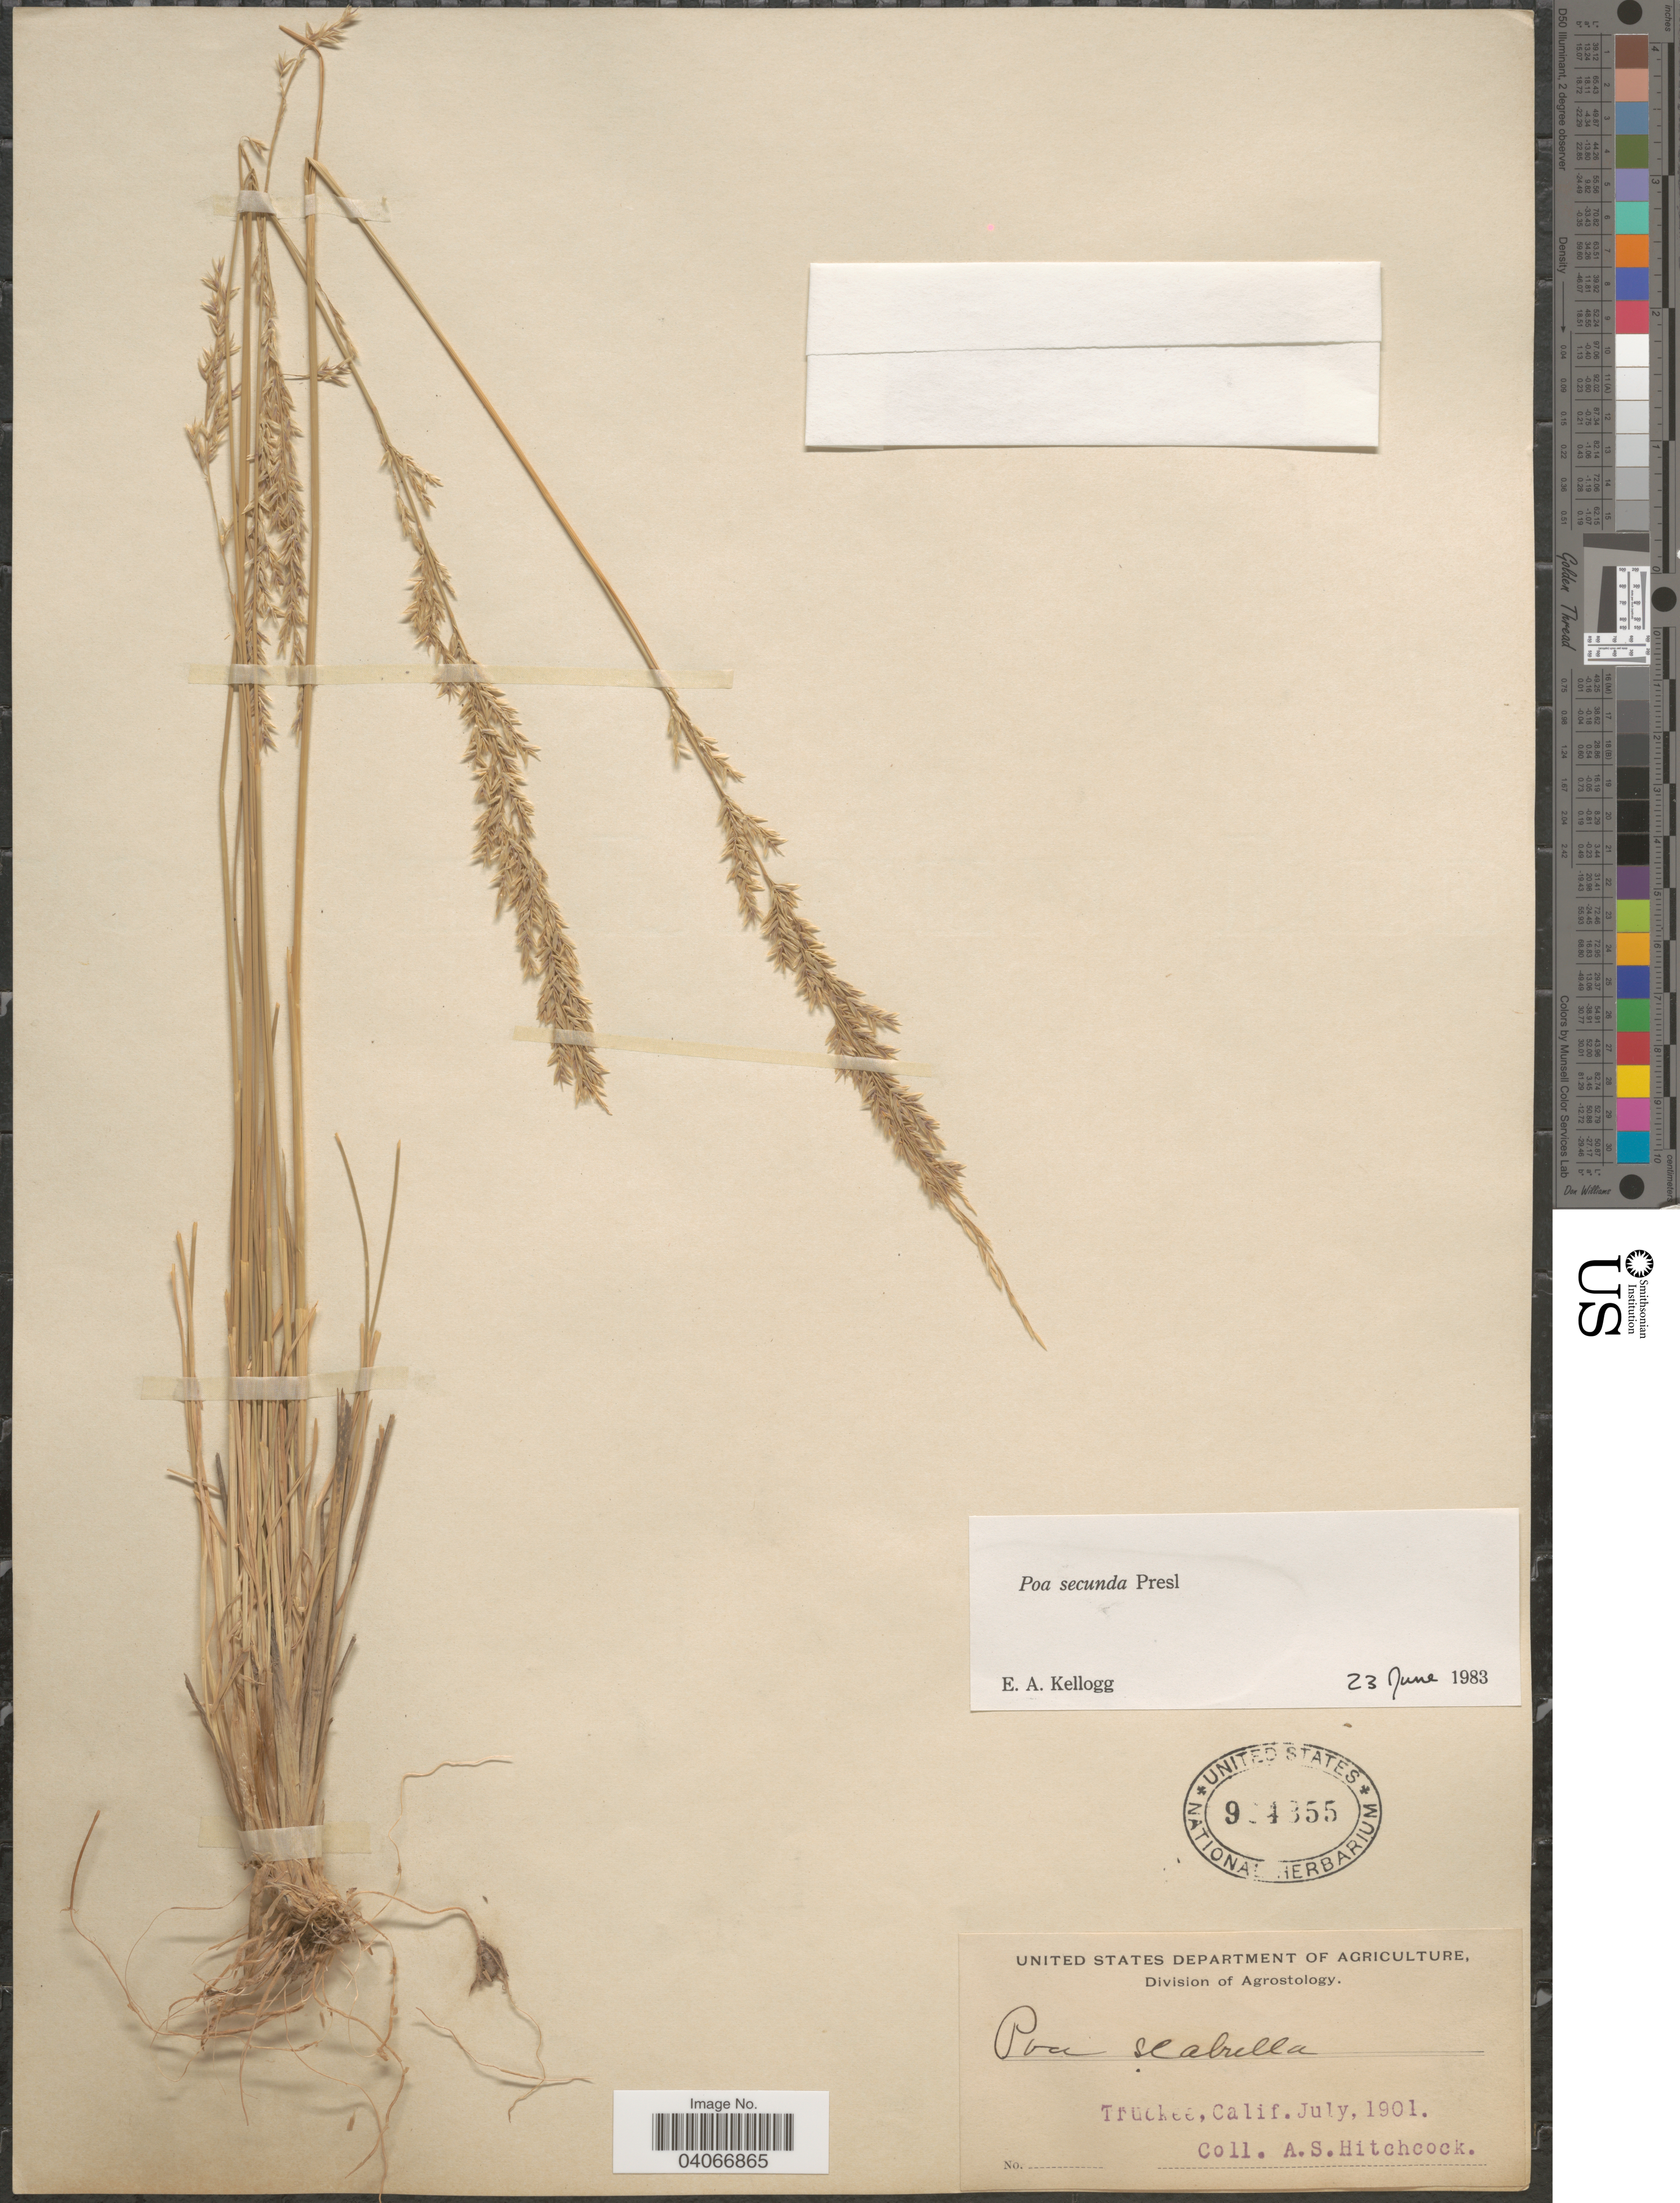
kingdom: Plantae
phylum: Tracheophyta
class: Liliopsida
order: Poales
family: Poaceae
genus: Poa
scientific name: Poa secunda subsp. secunda var. scabrella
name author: (Thurb.) Soreng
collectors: A. S. Hitchcock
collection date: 1901-07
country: United States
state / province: California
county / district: Nevada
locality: Truckee.